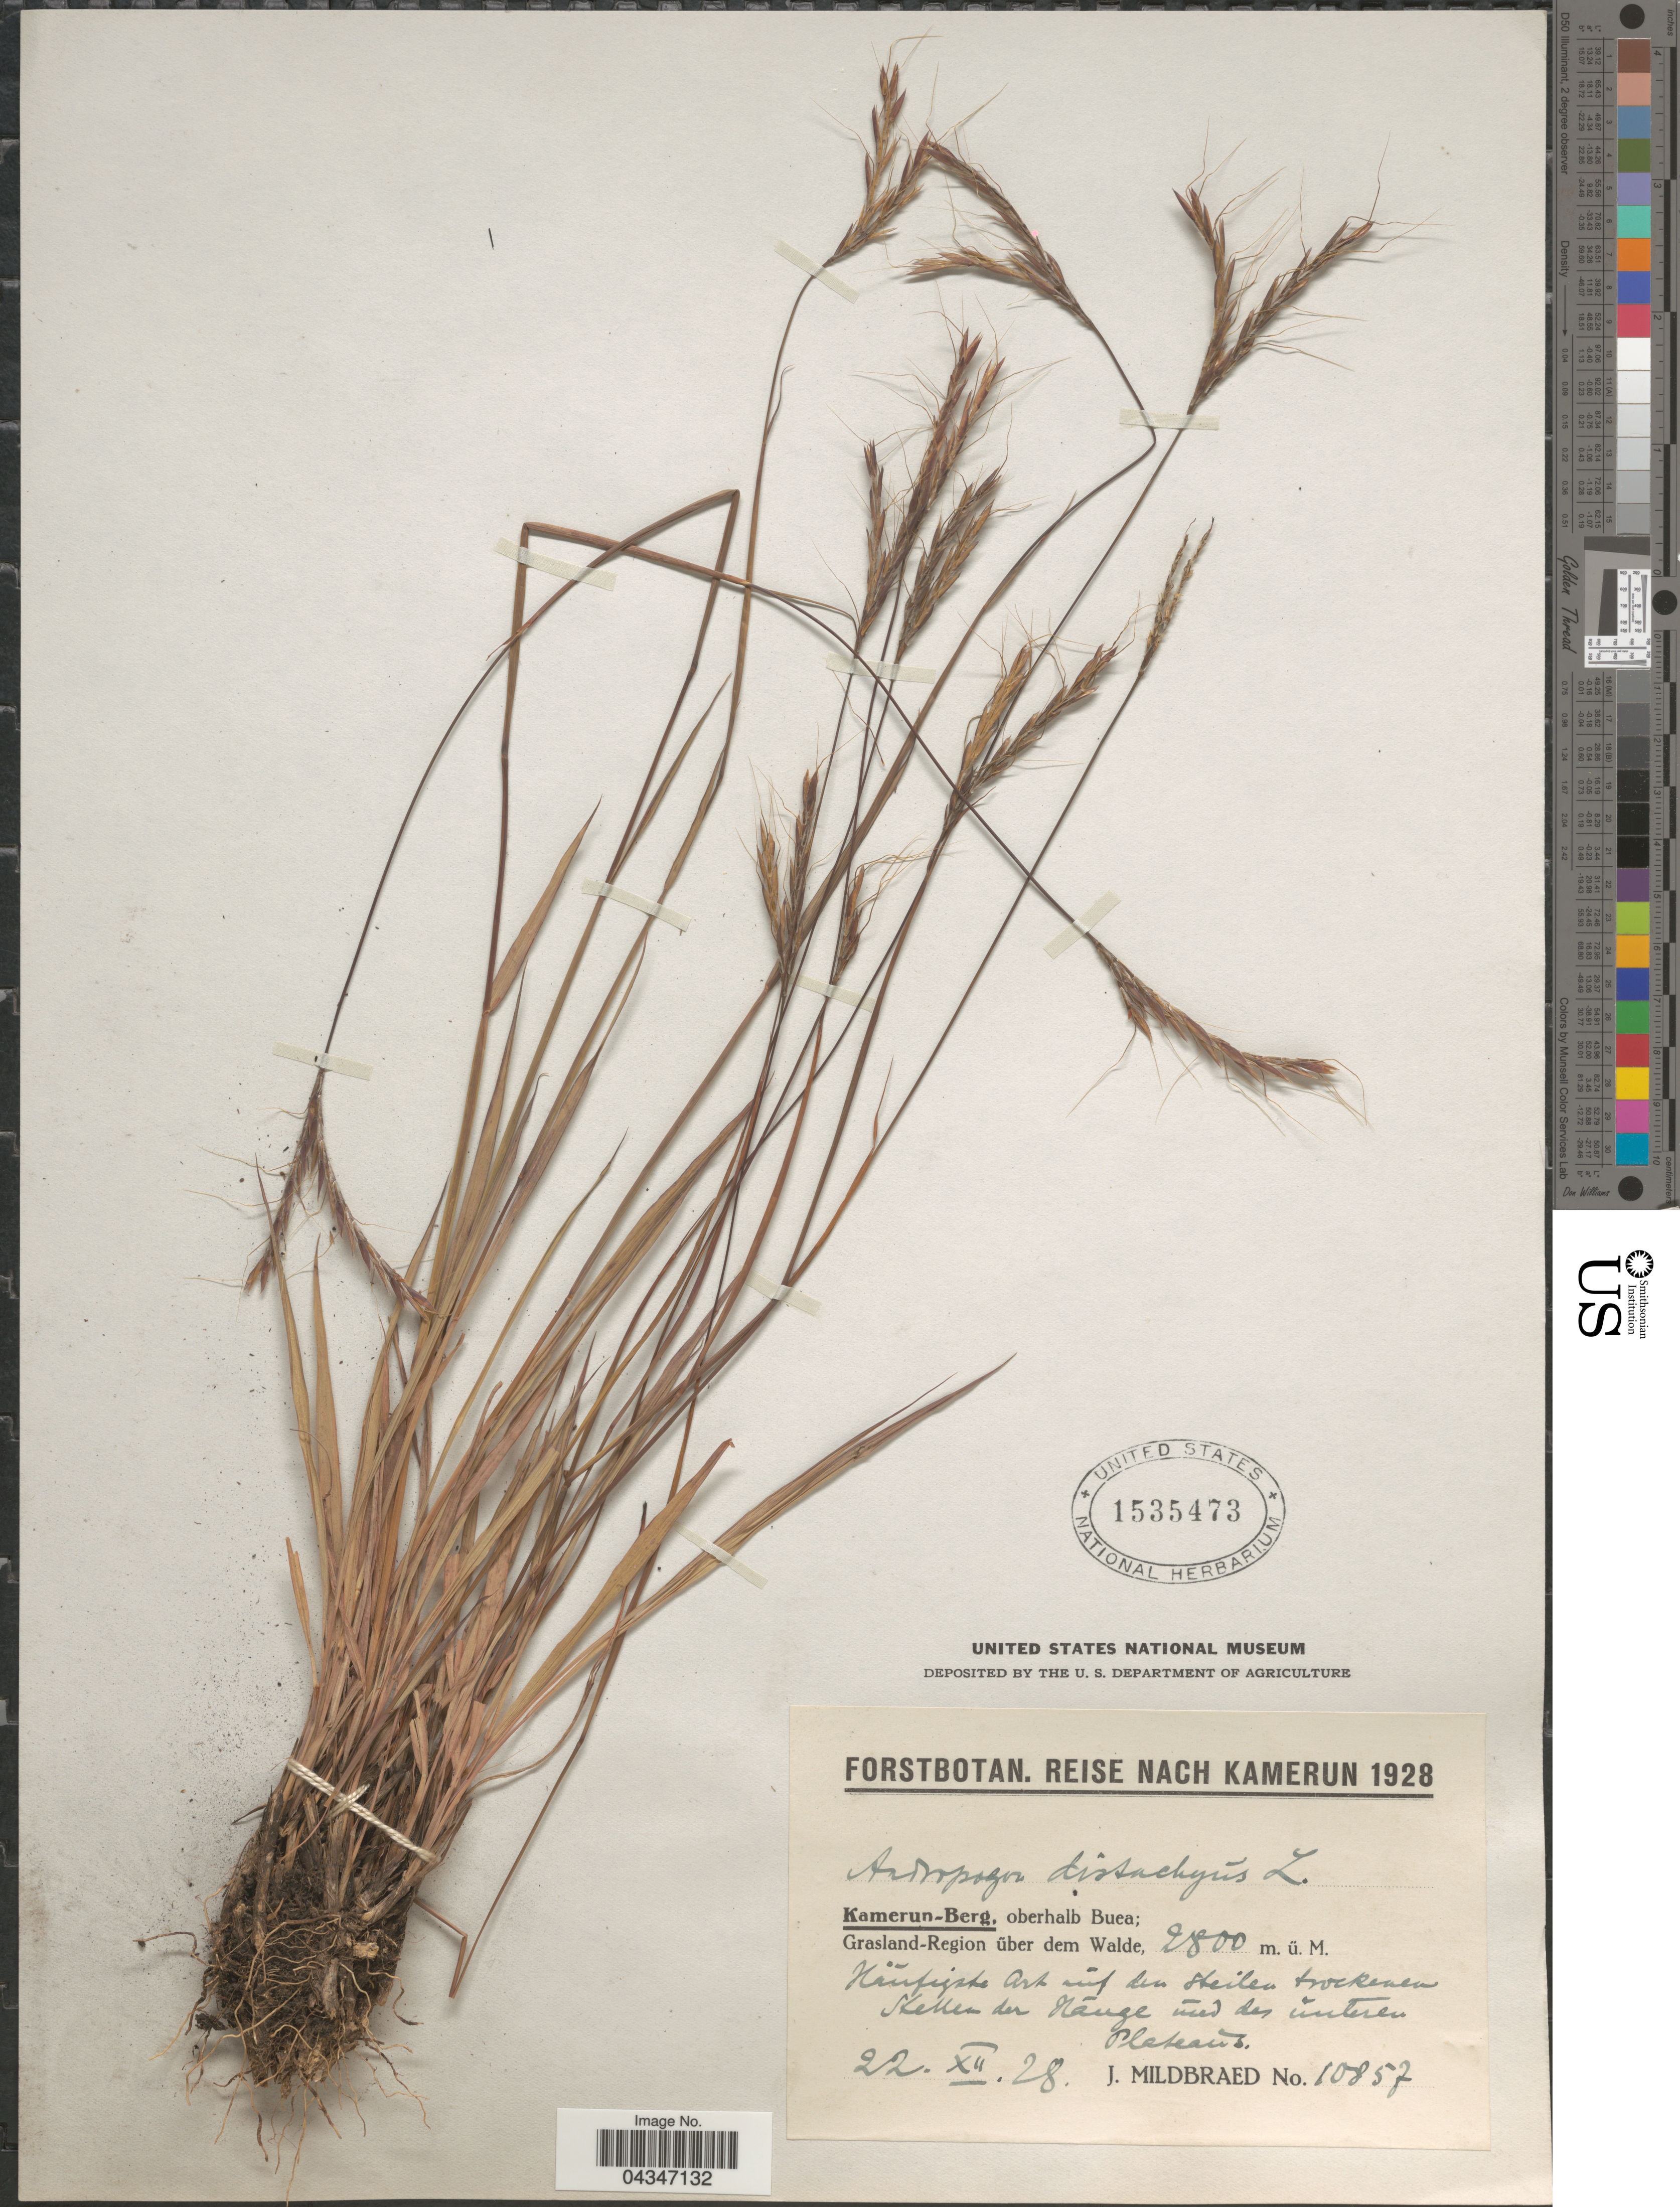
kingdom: Plantae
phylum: Tracheophyta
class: Liliopsida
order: Poales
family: Poaceae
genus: Andropogon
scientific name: Andropogon distachyos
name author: L.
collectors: J. Mildbraed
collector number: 10857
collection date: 1928-12-22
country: Cameroon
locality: Forstbotan. Reise nach Kamerun 1928. Kamerun-Berg, oberhalb Buea; Grasland-Region über dem Walde.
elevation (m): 2800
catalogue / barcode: US 1535473